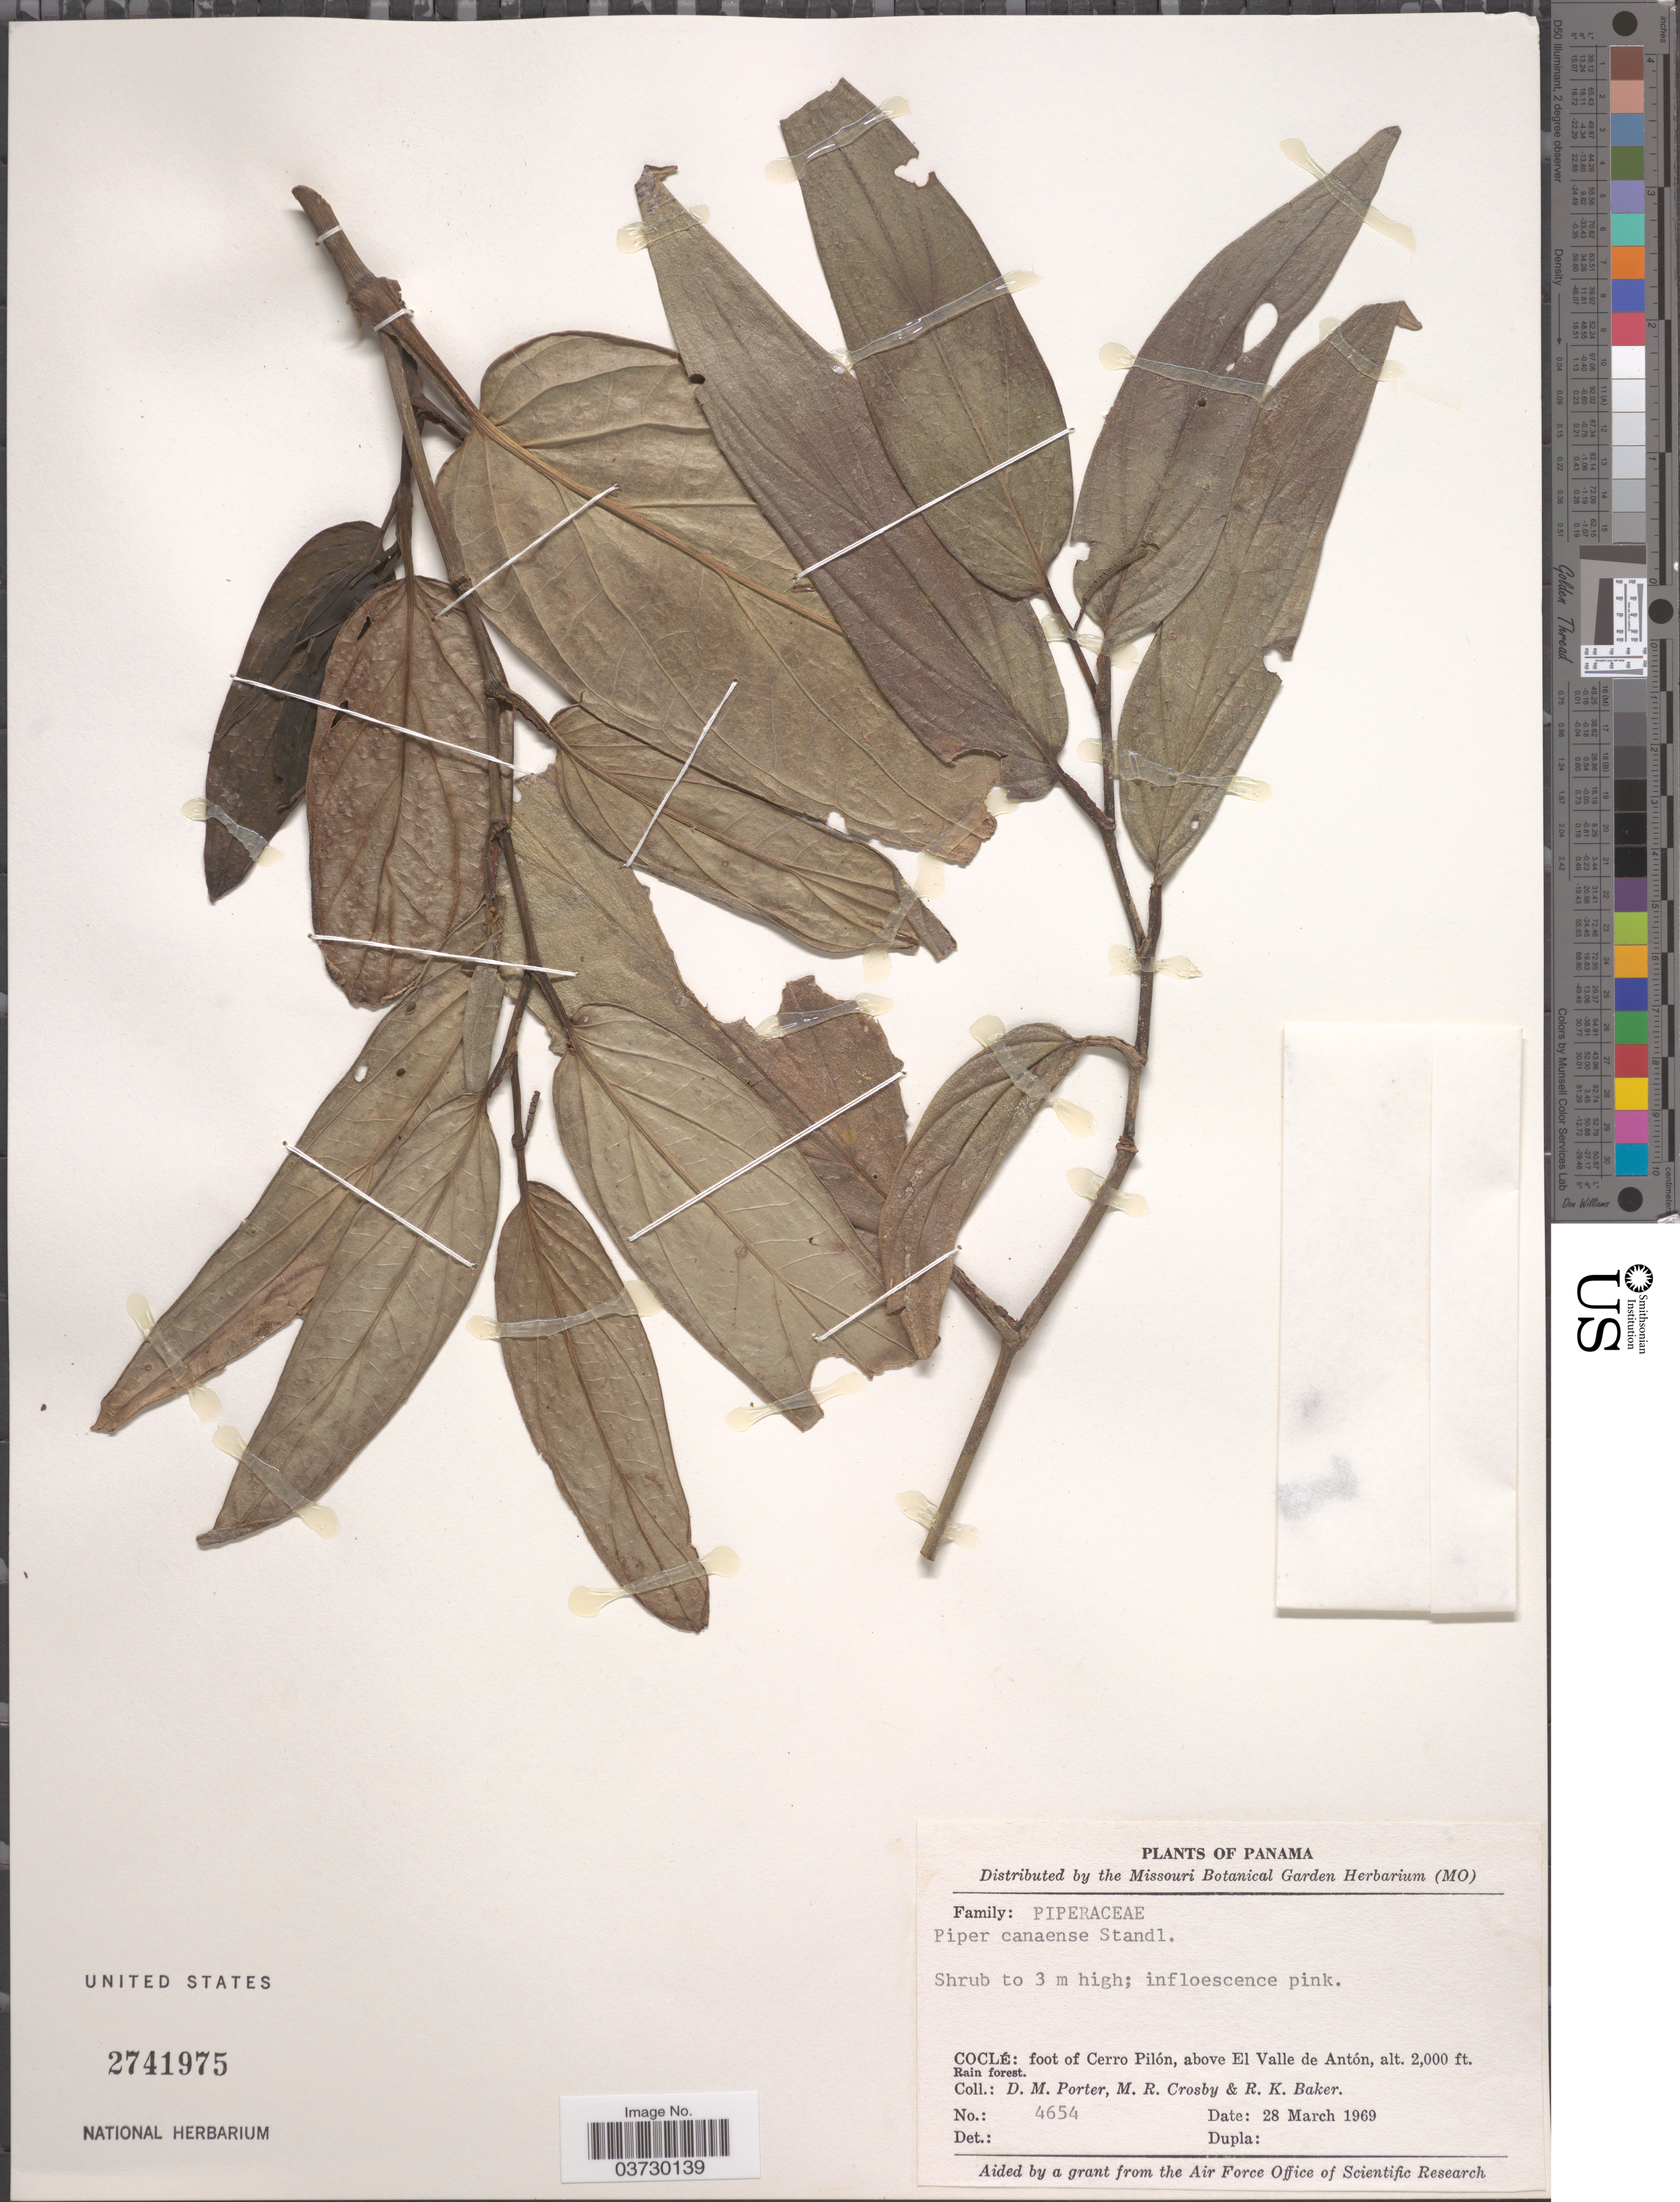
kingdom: Plantae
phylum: Tracheophyta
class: Magnoliopsida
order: Piperales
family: Piperaceae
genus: Piper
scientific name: Piper canaense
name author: Standl.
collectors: D. Porter, M. R. Crosby & R. K. Baker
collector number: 4654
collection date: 1969-03-28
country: Panama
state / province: Cocle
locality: Foot of Cerro Pilón, above El Valle de Antón.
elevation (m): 610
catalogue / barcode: US 2741975